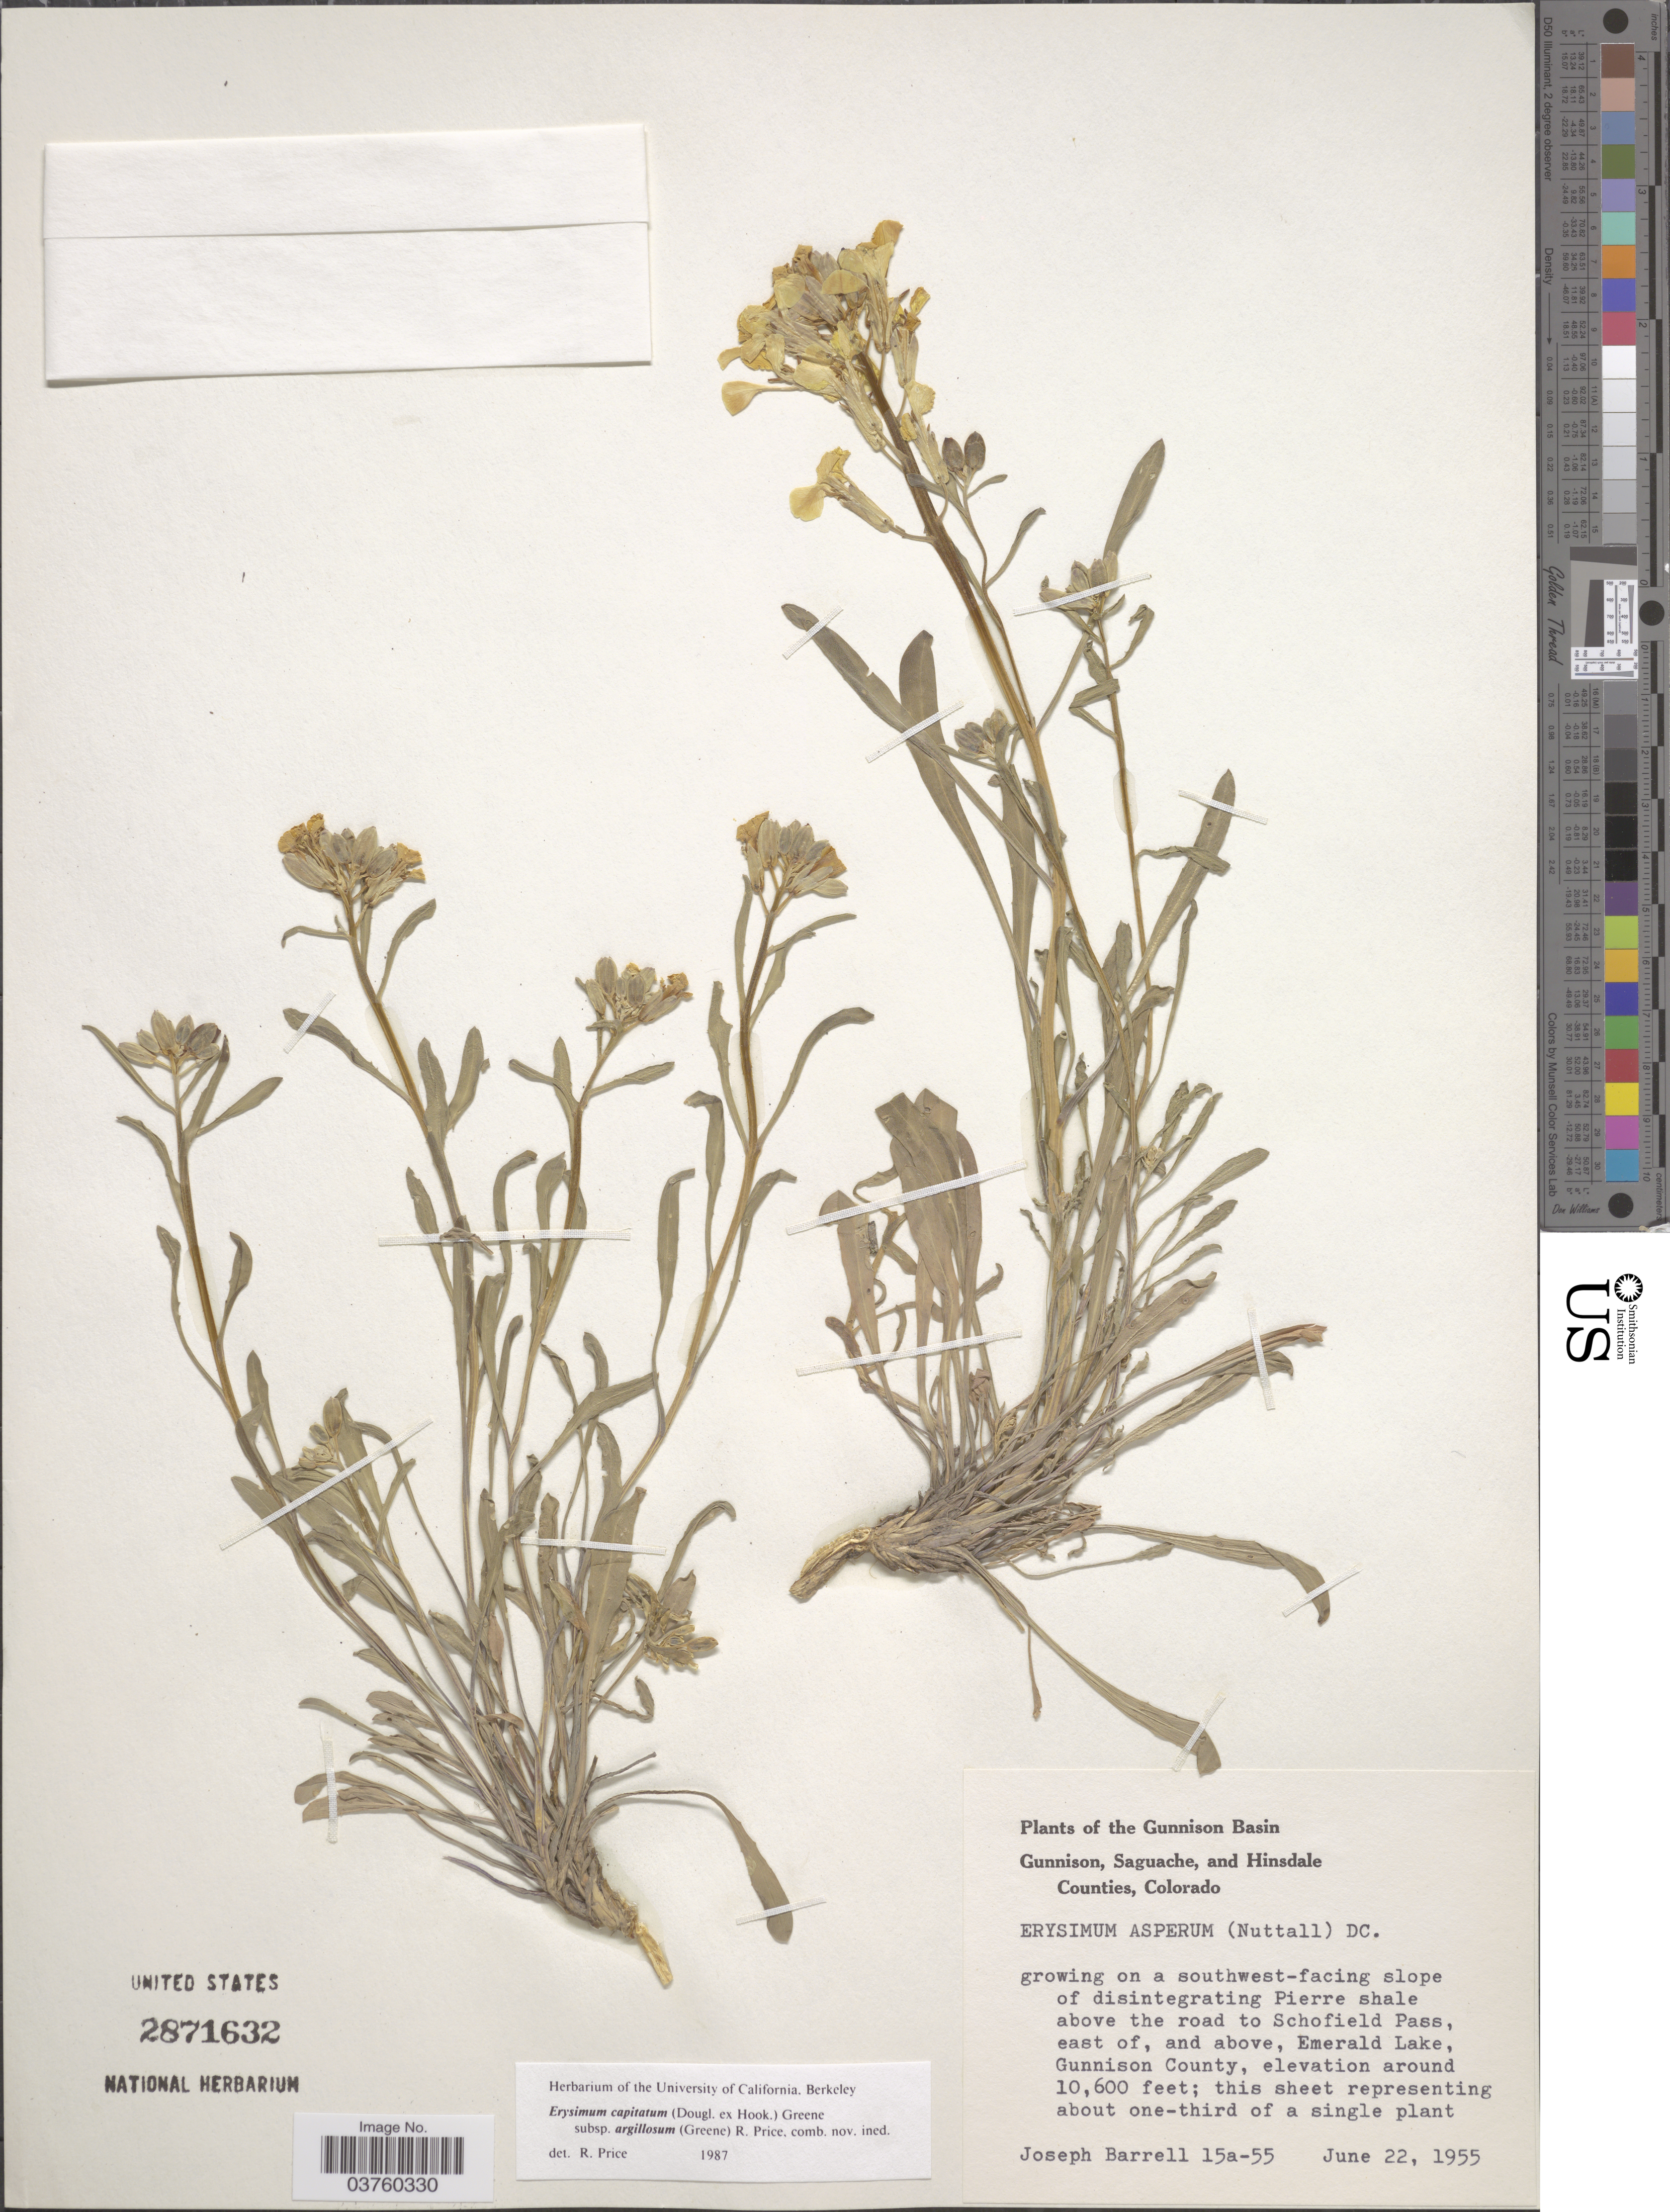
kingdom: Plantae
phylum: Tracheophyta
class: Magnoliopsida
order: Brassicales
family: Brassicaceae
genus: Erysimum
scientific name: Erysimum capitatum var. argillosum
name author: (Greene) R.J. Davis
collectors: J. Barrell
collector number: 15a-55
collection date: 1955-06-22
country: United States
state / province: Colorado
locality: The Gunnison Basin. Growing on a southwest-facing slope of disintegrating Pierre shale above the road to Schofield Pass, east of, and above, Emerald Lake, Gunnison County.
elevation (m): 3231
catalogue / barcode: US 2871632